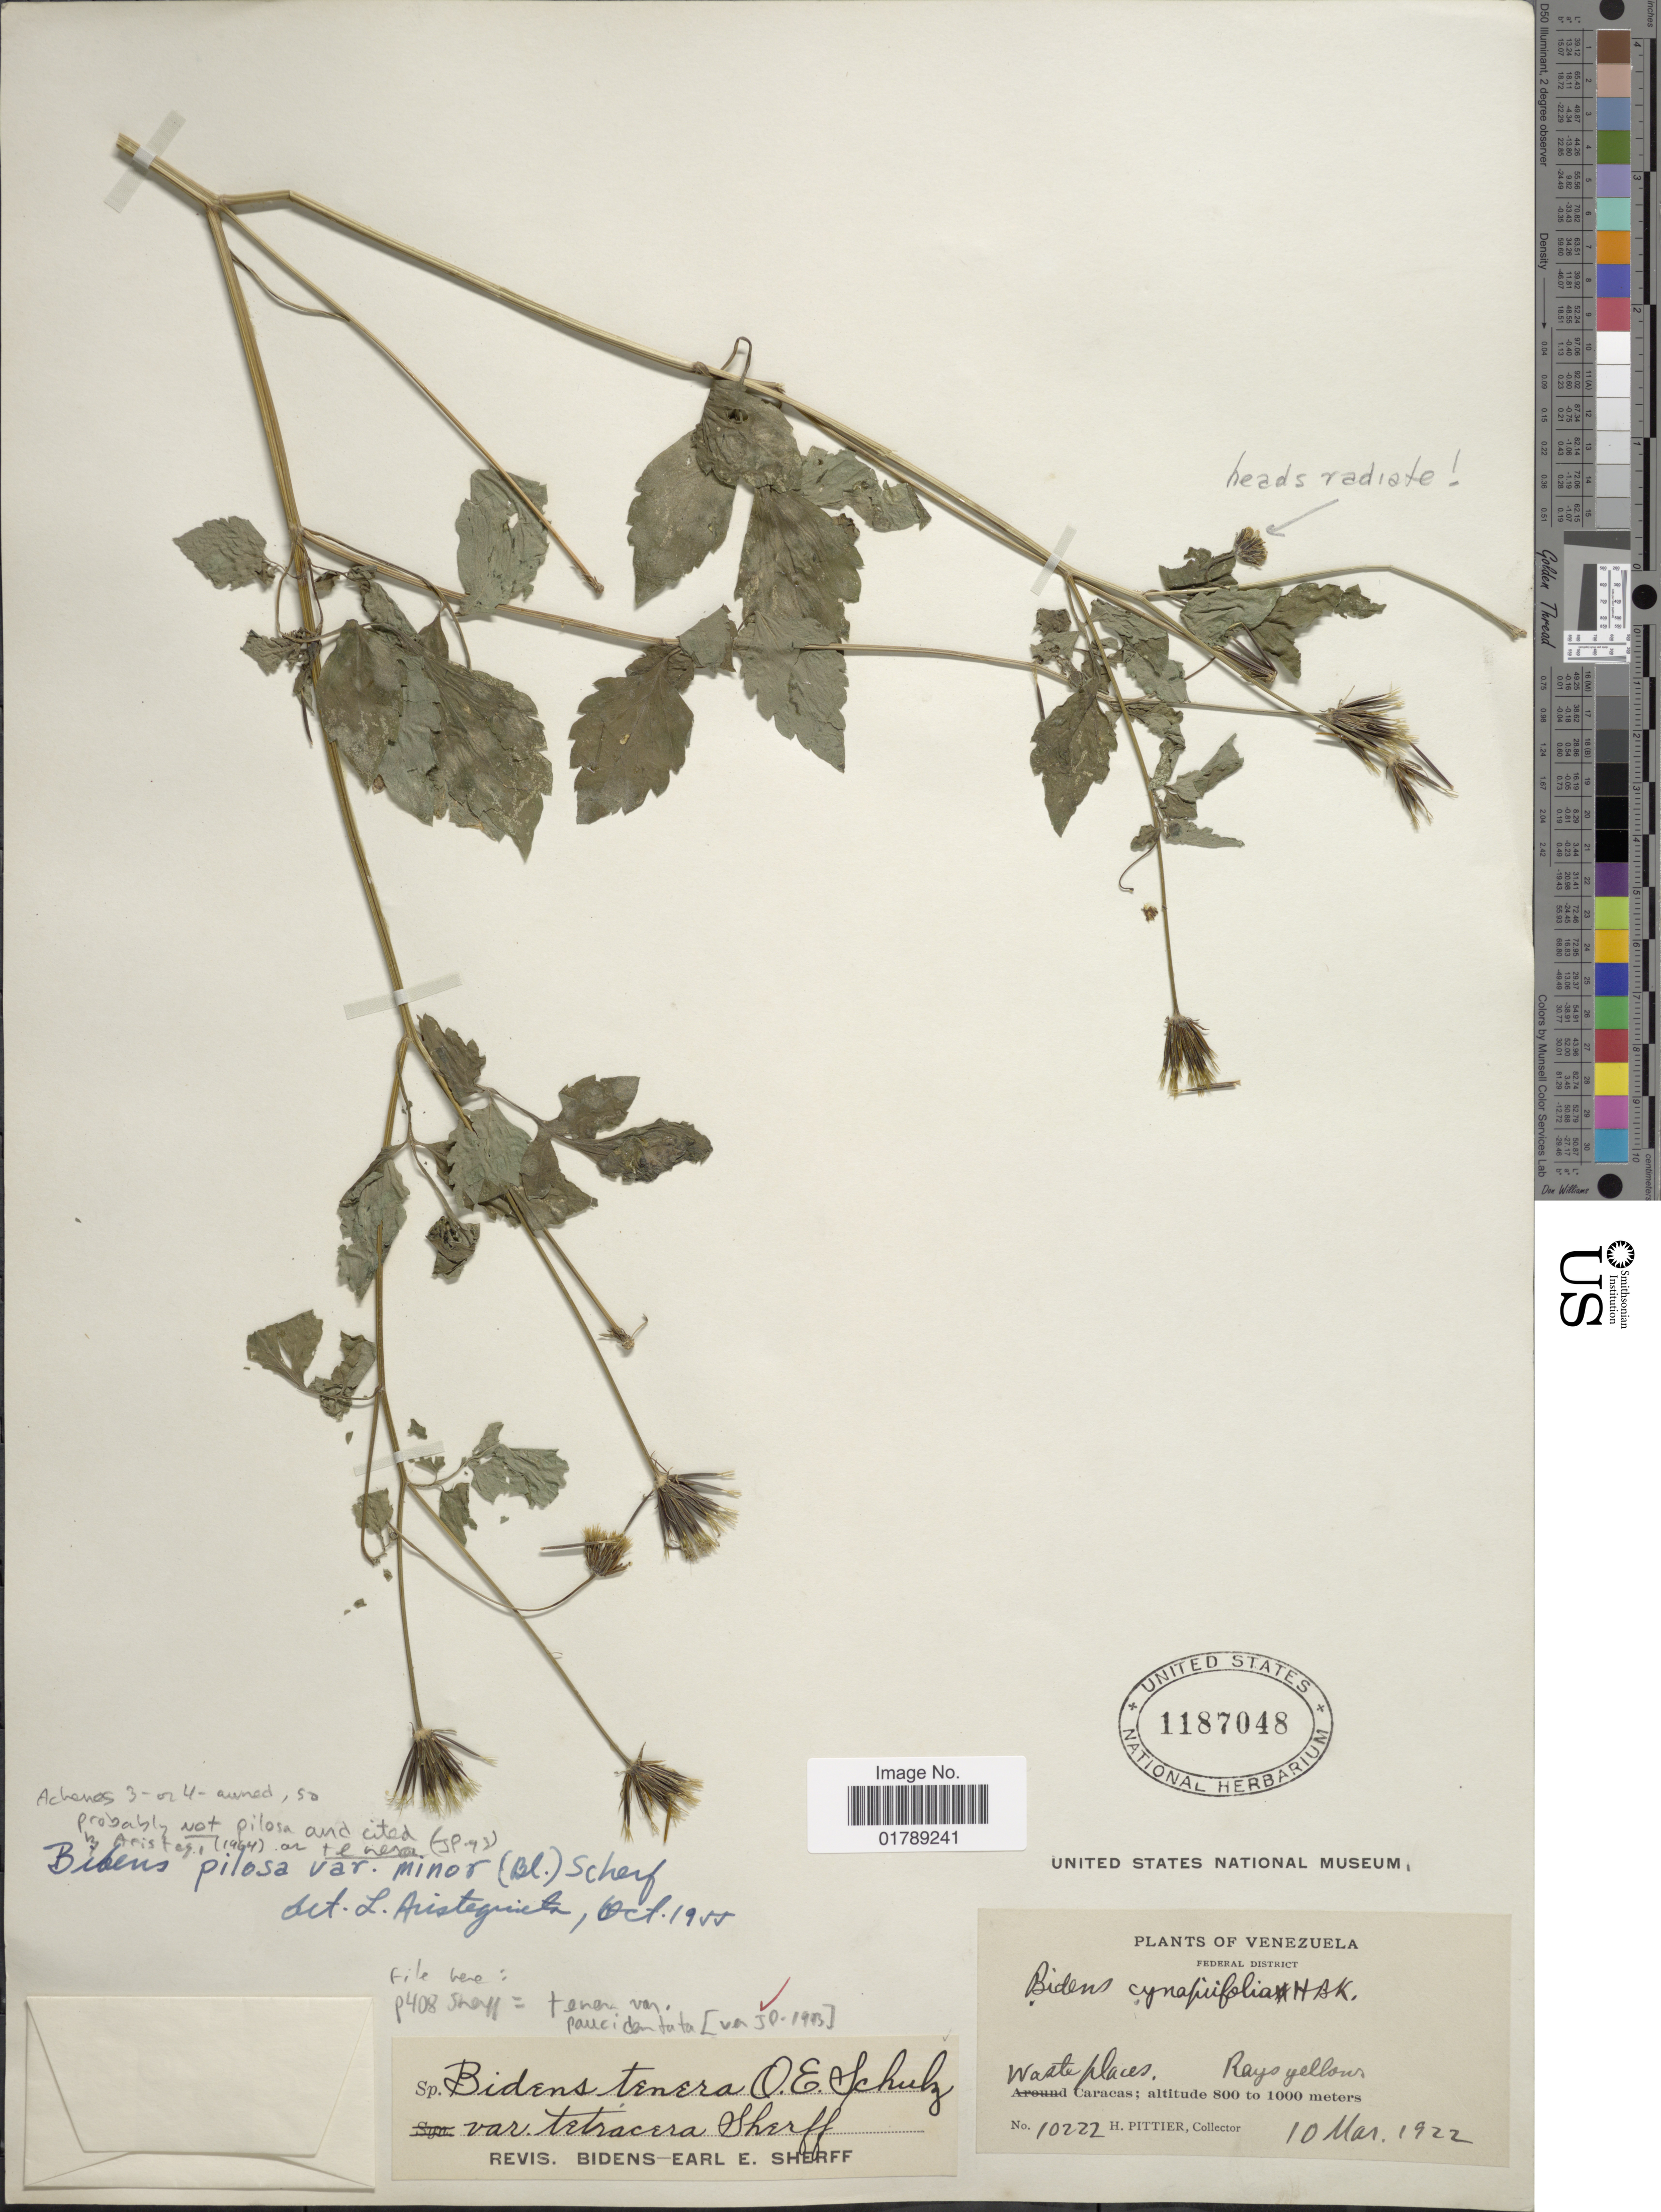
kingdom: Plantae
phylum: Tracheophyta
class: Magnoliopsida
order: Asterales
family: Asteraceae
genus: Bidens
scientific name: Bidens tenera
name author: O.E. Schulz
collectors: H. F. Pittier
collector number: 10222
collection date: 1922-03-10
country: Venezuela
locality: Federal District. Caracas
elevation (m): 800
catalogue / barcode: US 1187048